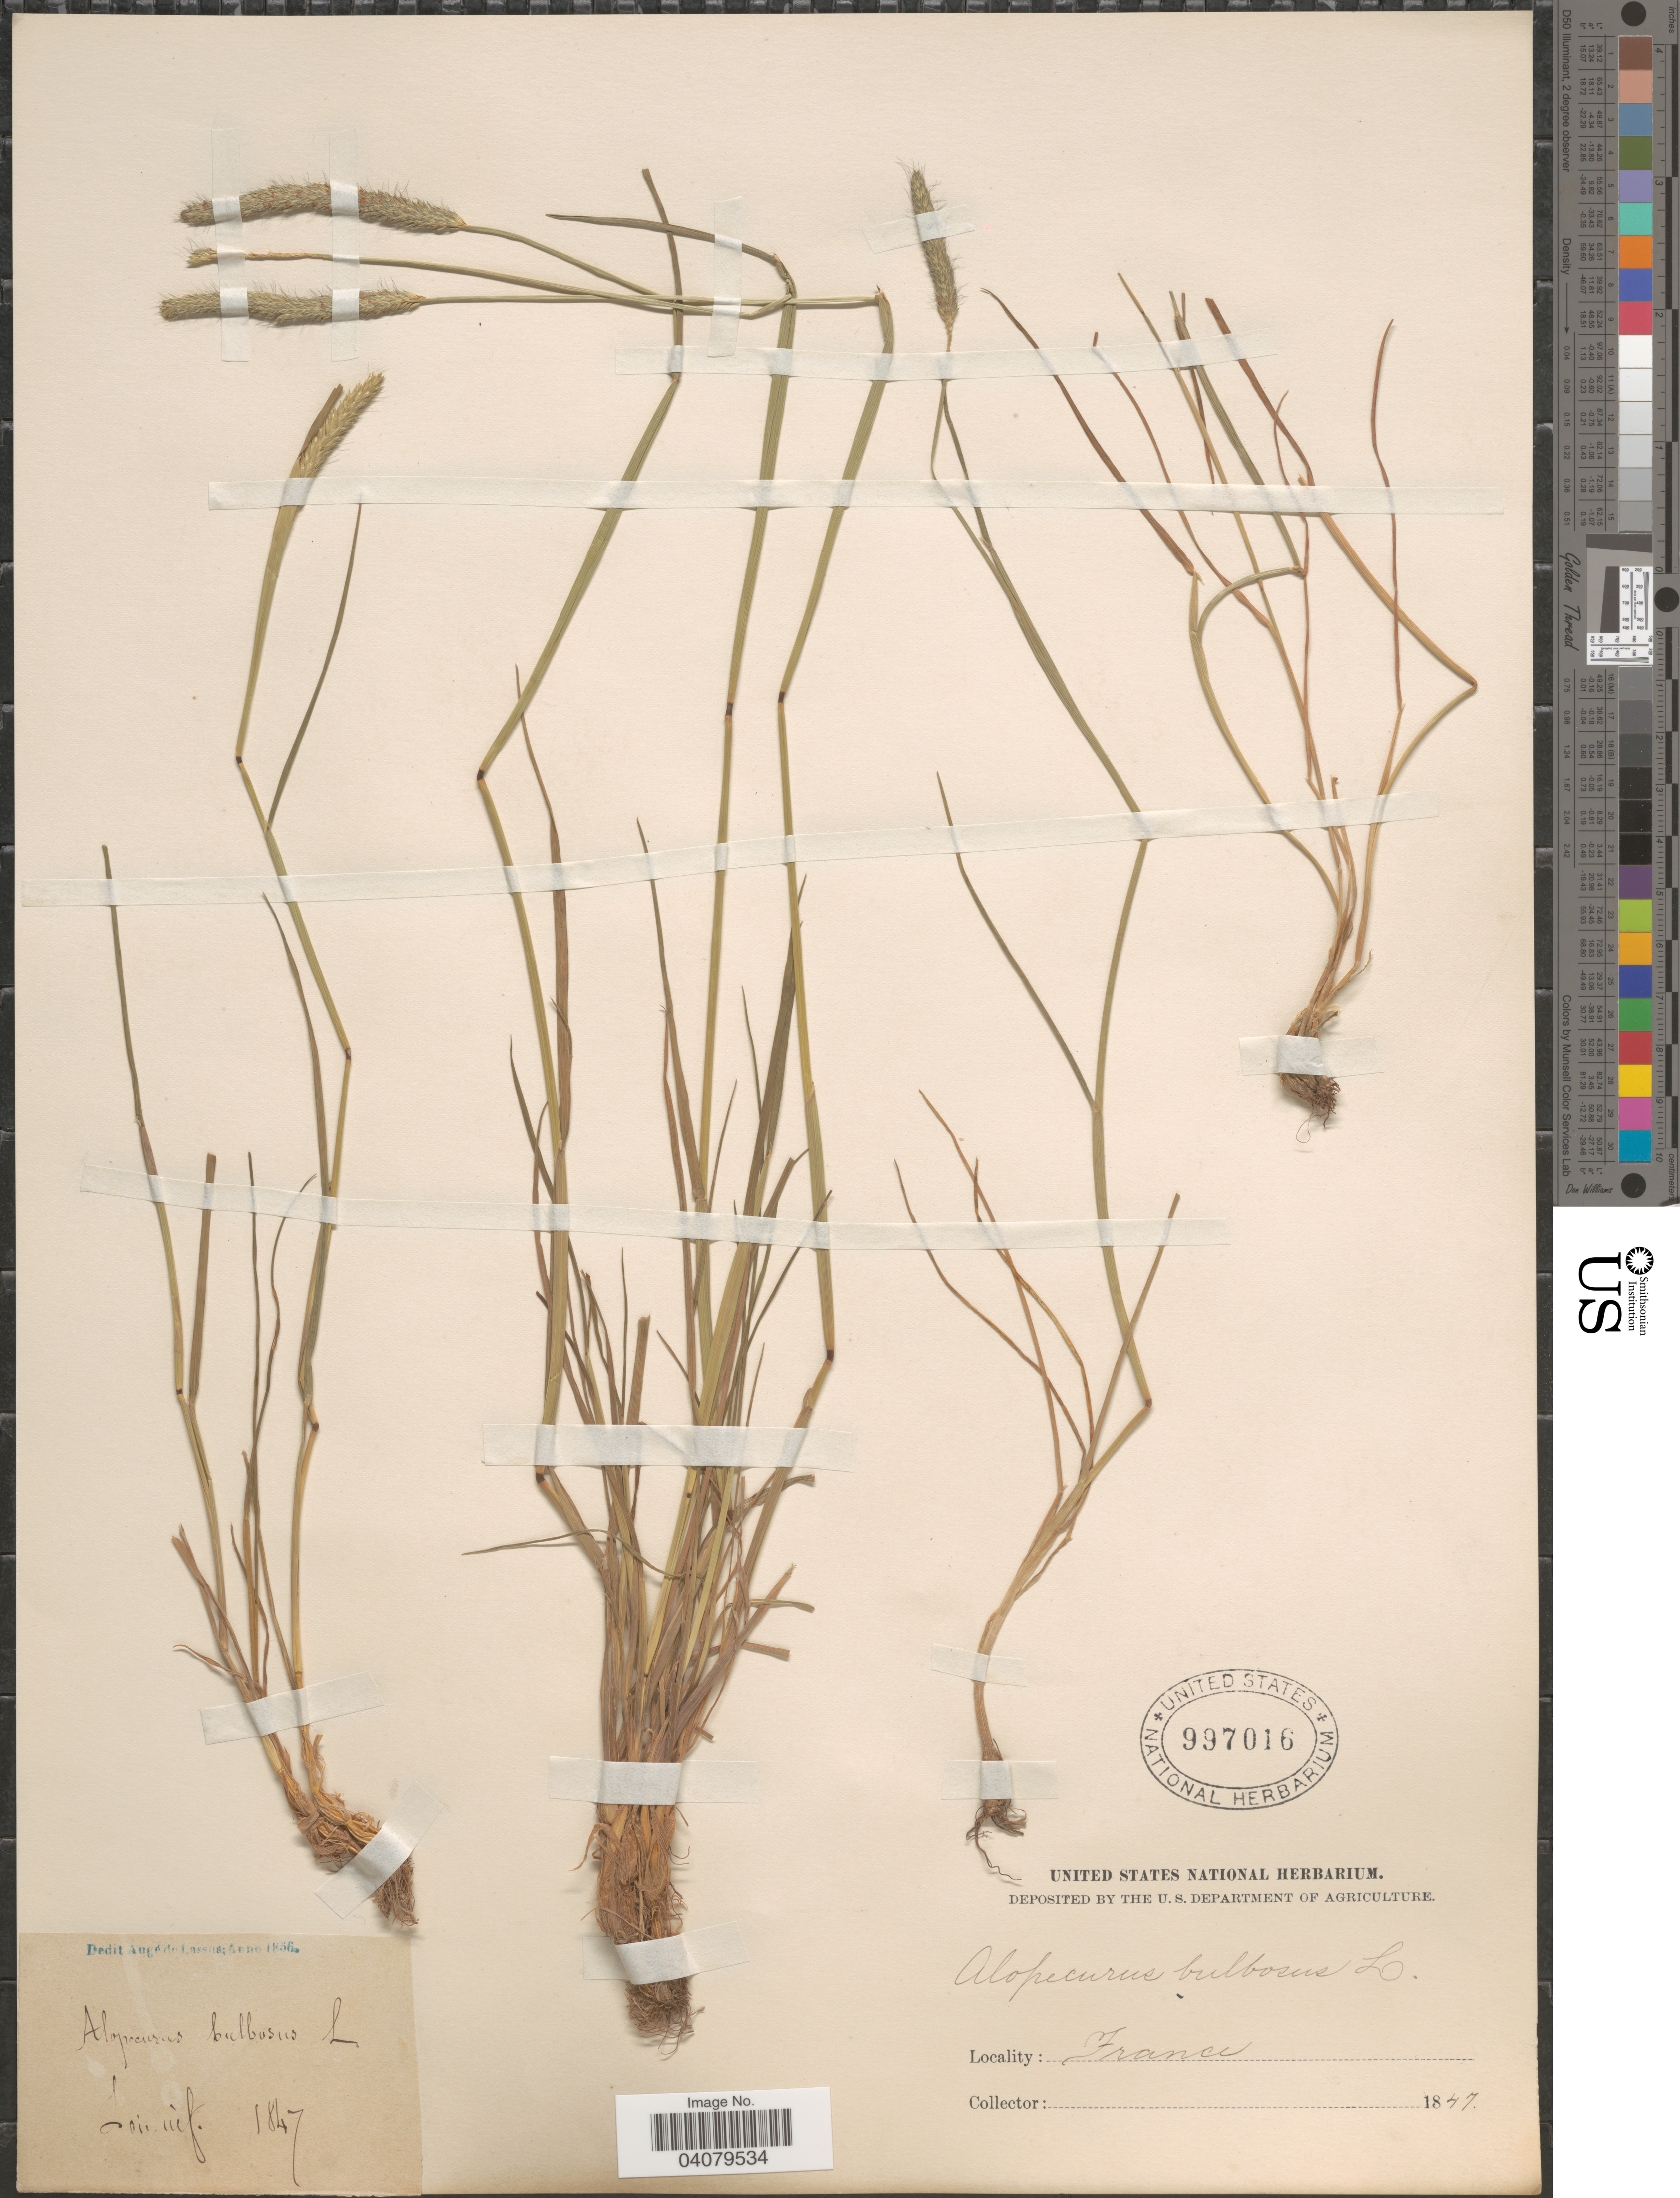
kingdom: Plantae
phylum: Tracheophyta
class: Liliopsida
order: Poales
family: Poaceae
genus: Alopecurus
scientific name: Alopecurus bulbosus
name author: Gouan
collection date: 1847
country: France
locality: Loir. inf.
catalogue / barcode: US 997016